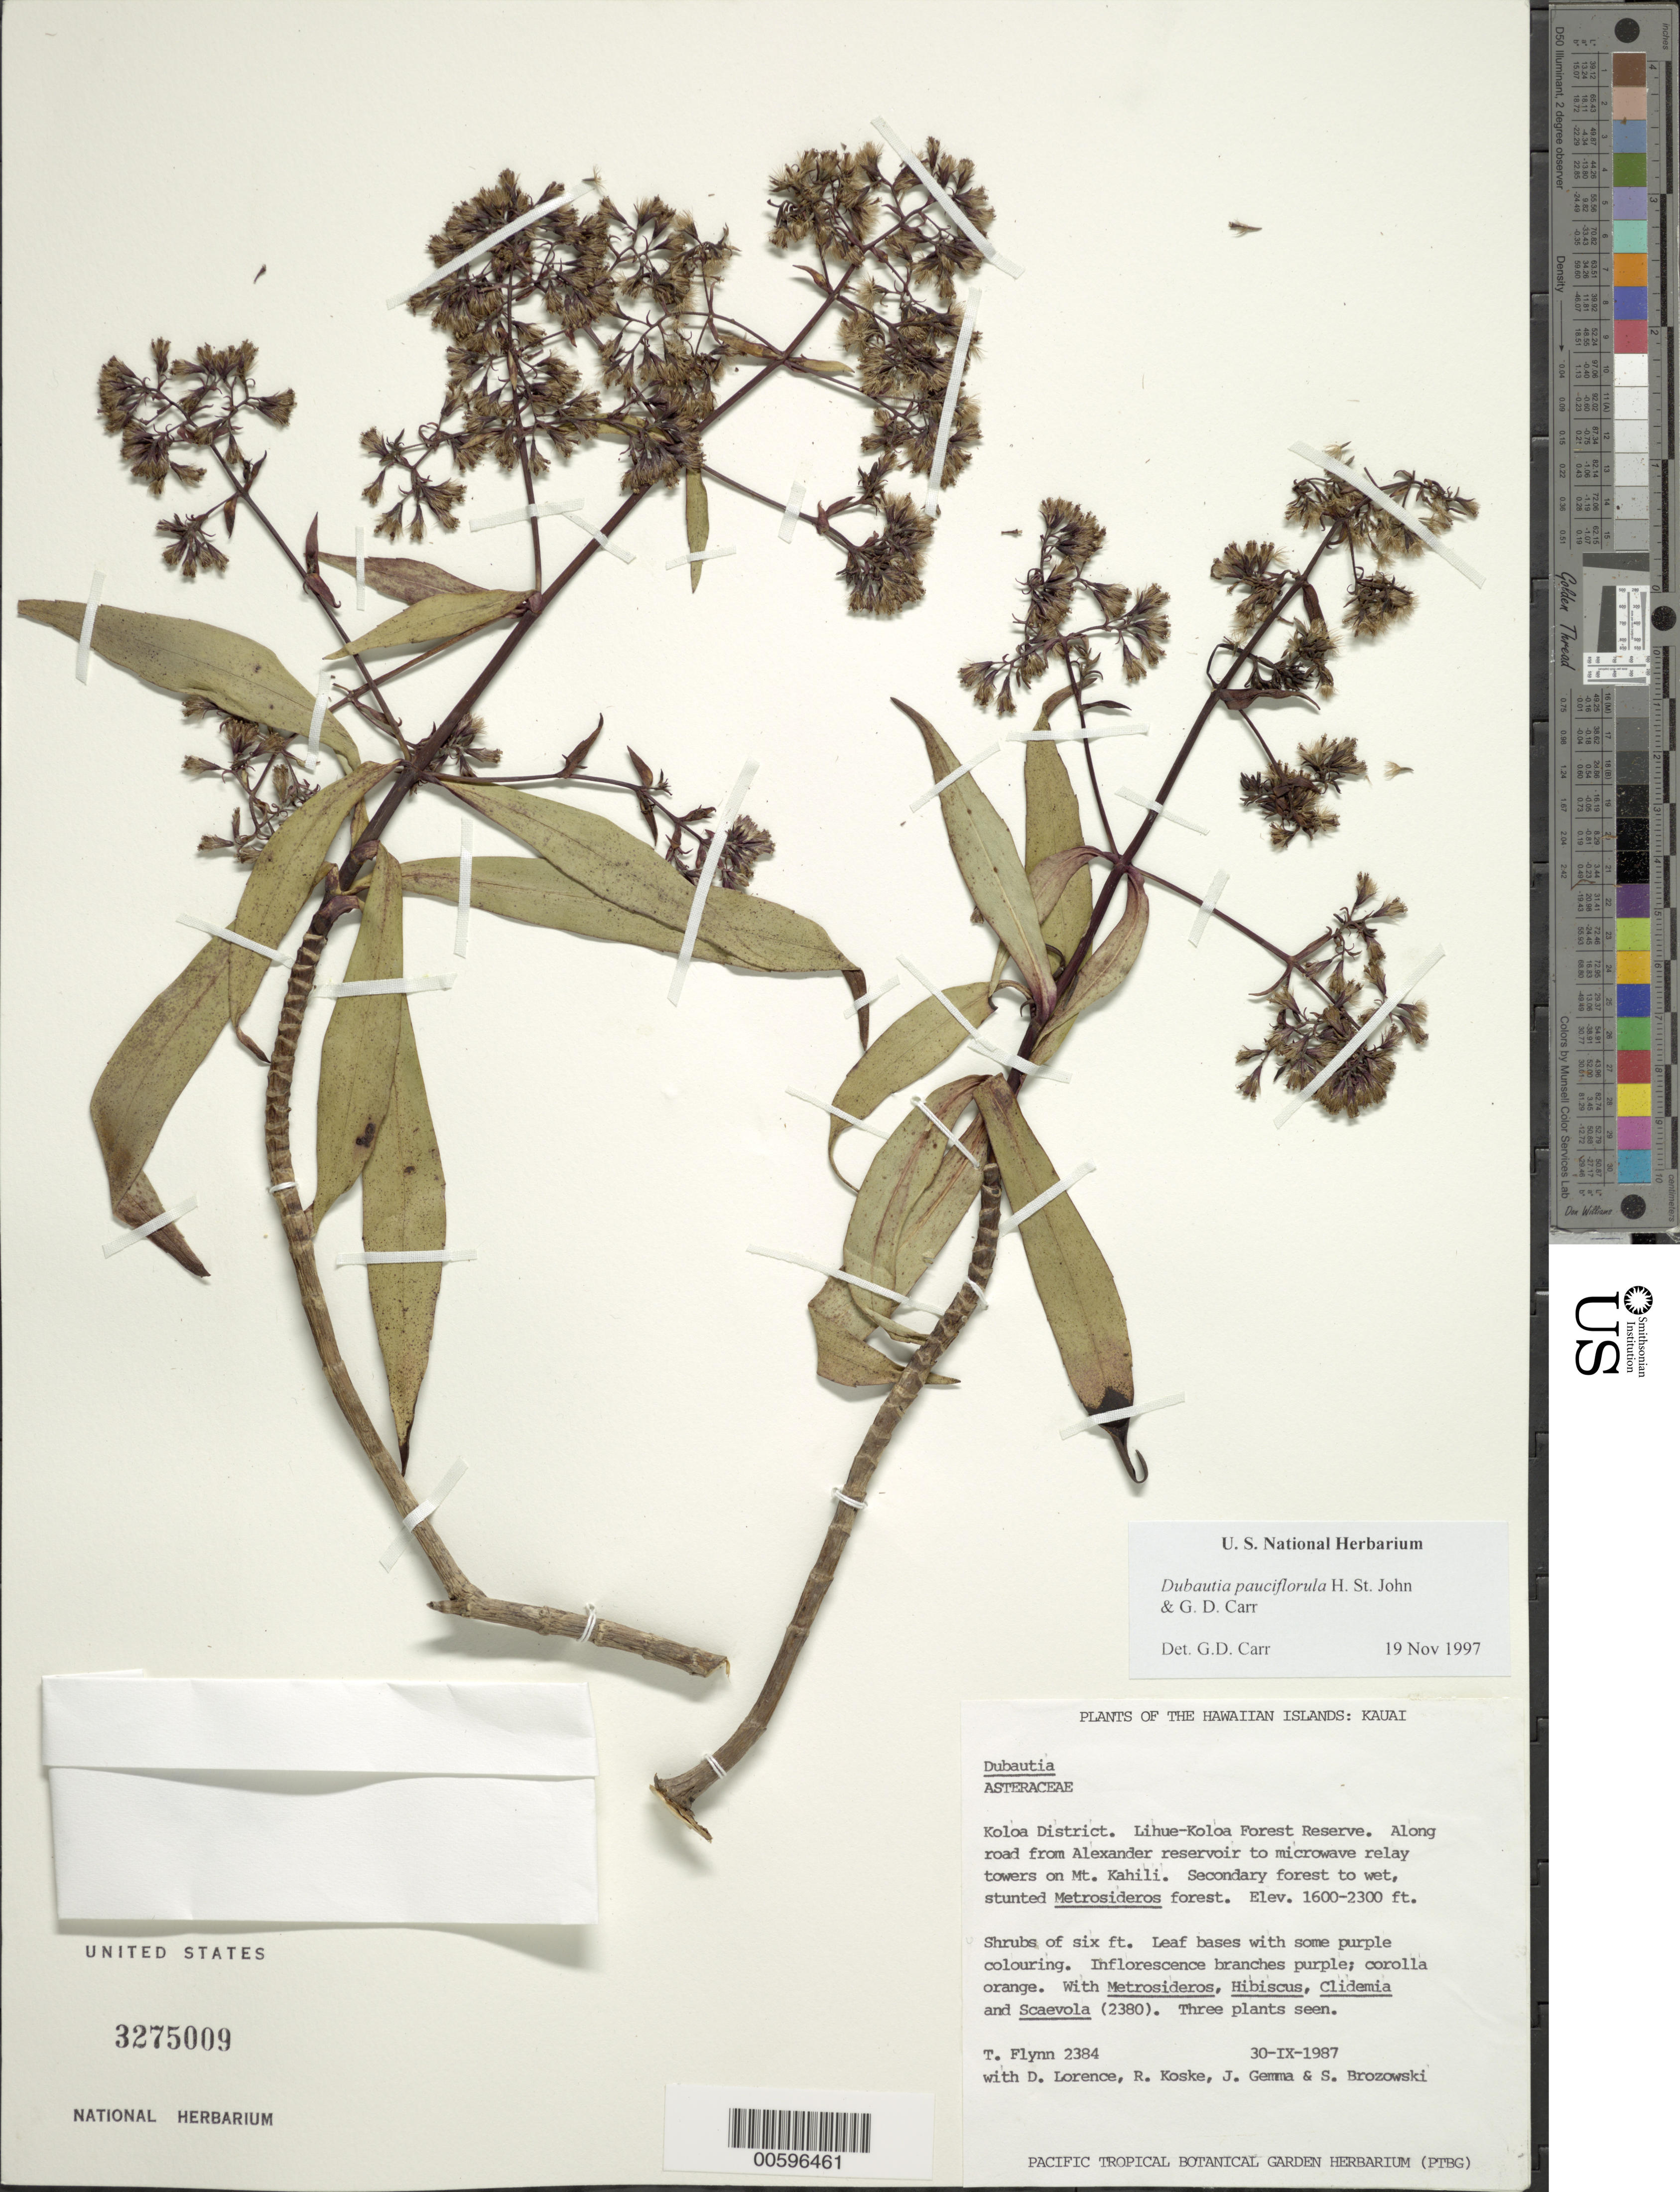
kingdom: Plantae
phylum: Tracheophyta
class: Magnoliopsida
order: Asterales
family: Asteraceae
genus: Dubautia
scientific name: Dubautia pauciflorula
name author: H. St. John & G.D. Carr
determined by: Carr, G. D.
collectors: T. W. Flynn, D. Lorence, R. Koske, J. Gemma & S. Brozowski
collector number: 2384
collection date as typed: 30 Sep 1987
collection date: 1987-09-30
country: United States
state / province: Hawaii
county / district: Kauai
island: Kaua'i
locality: Koloa Dist. Lihue-Koloa For Res. Along road from Alexander reservoir to microwave relay towers on Mt Kahili.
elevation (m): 488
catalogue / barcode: US 3275009